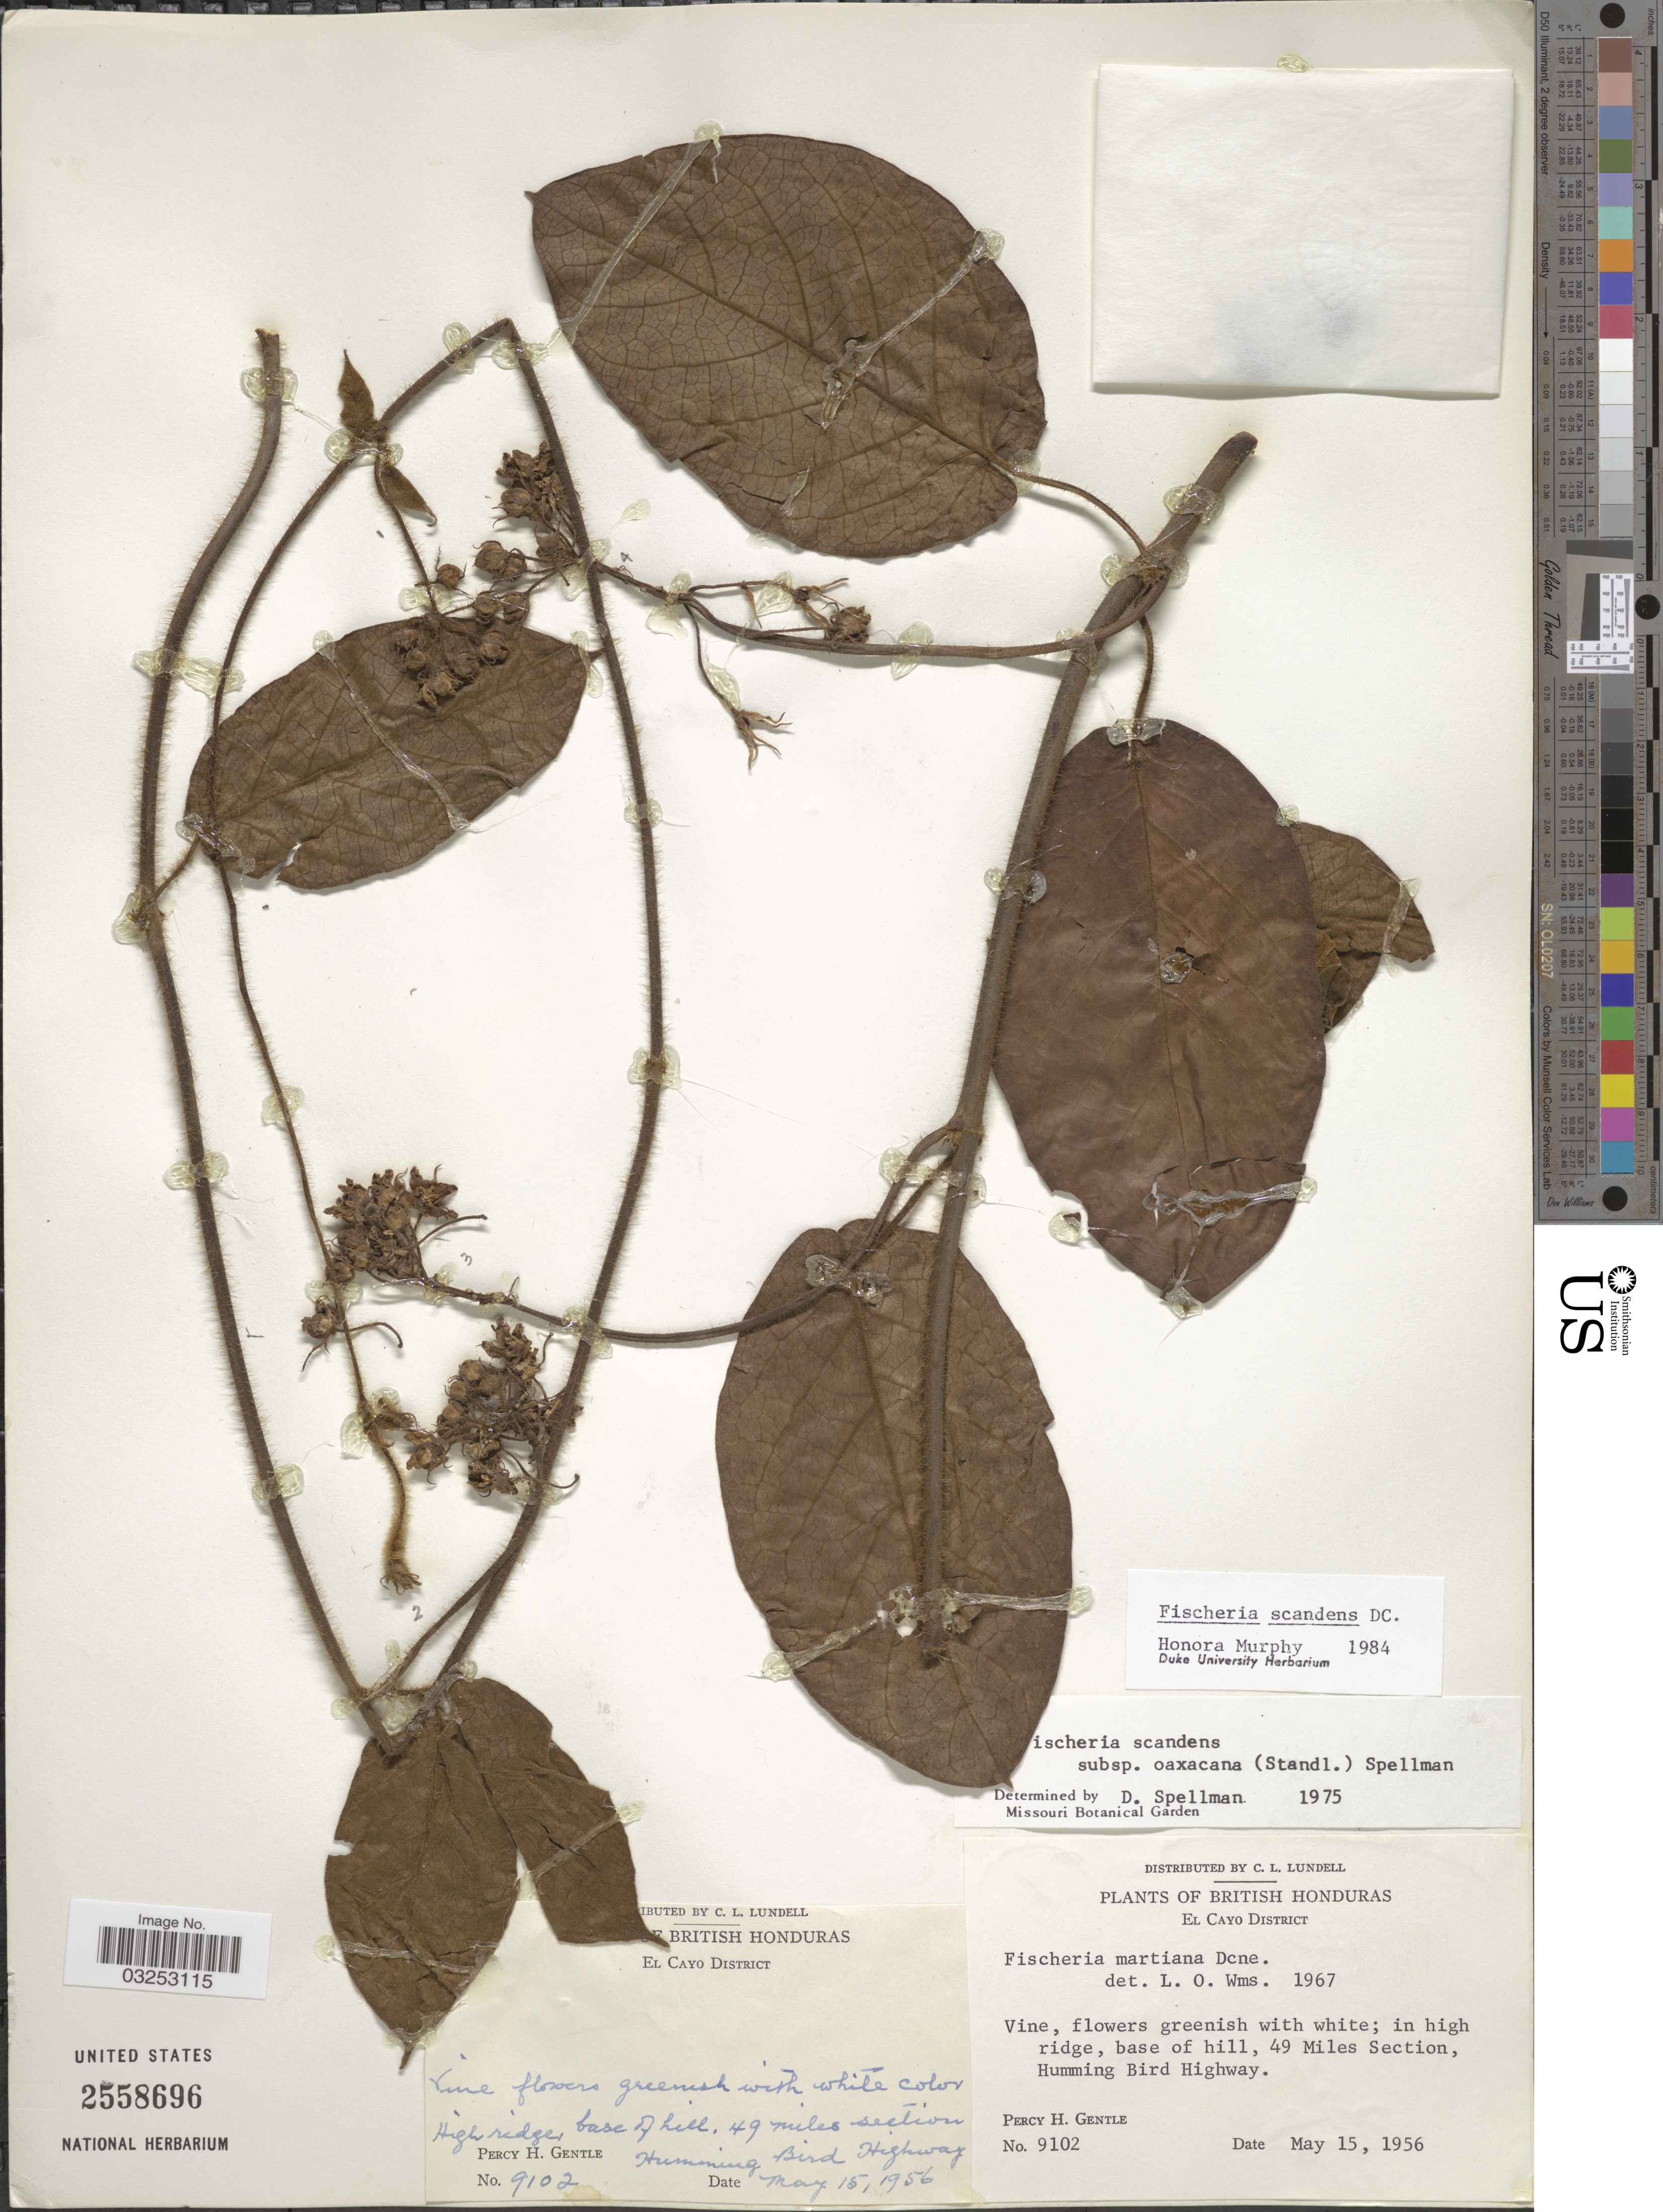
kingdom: Plantae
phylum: Tracheophyta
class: Magnoliopsida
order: Gentianales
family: Apocynaceae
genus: Fischeria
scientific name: Fischeria scandens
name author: DC.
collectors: P. H. Gentle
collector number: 9102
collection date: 1956-05-15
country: Belize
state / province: Cayo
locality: British Honduras, El Cayo District, in high ridge, base of hill, 49 Miles Section, Humming Bird Highway.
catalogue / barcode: US 2558696